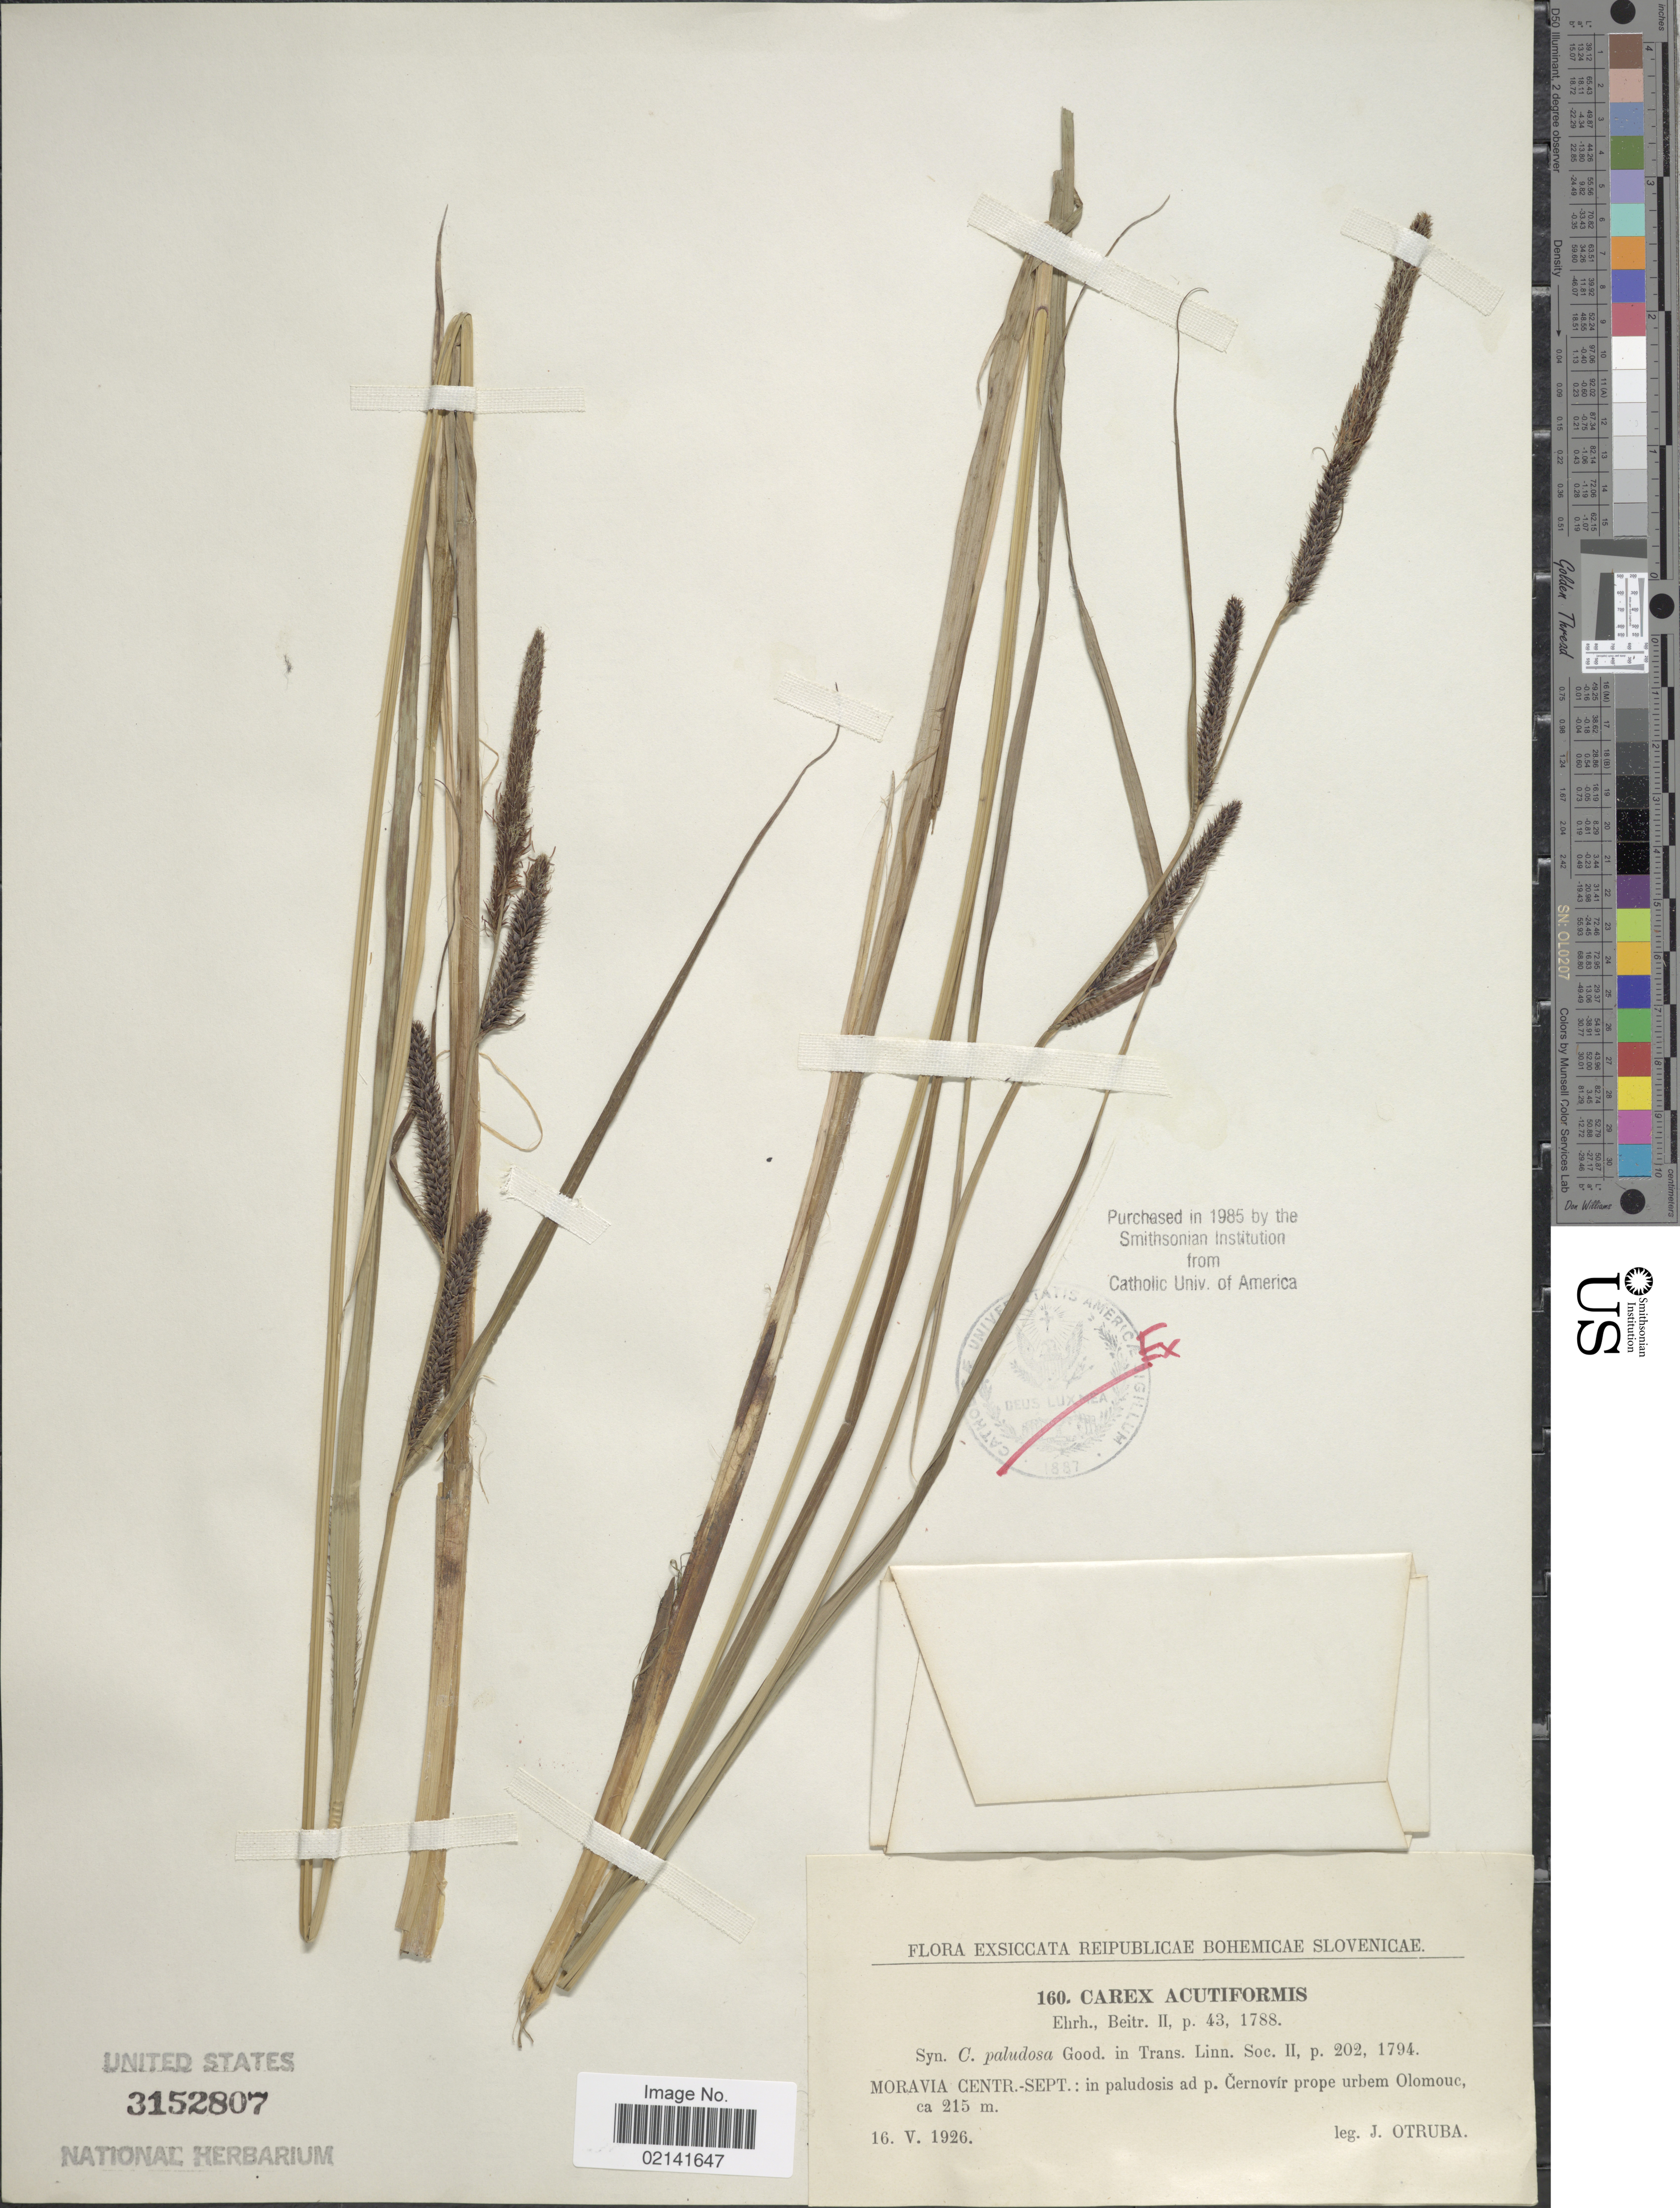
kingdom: Plantae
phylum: Tracheophyta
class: Liliopsida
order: Poales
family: Cyperaceae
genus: Carex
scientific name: Carex acutiformis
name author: Ehrh.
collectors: J. Otruba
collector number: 160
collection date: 1926-05-16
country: Czechia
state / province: Olomouc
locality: Reipublicae Bohemicae Slovenicae, Moravia Centr.-Sept.: in paludosis ad p. Cernovir prope urbem Olomouc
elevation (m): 215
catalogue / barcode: US 3152807